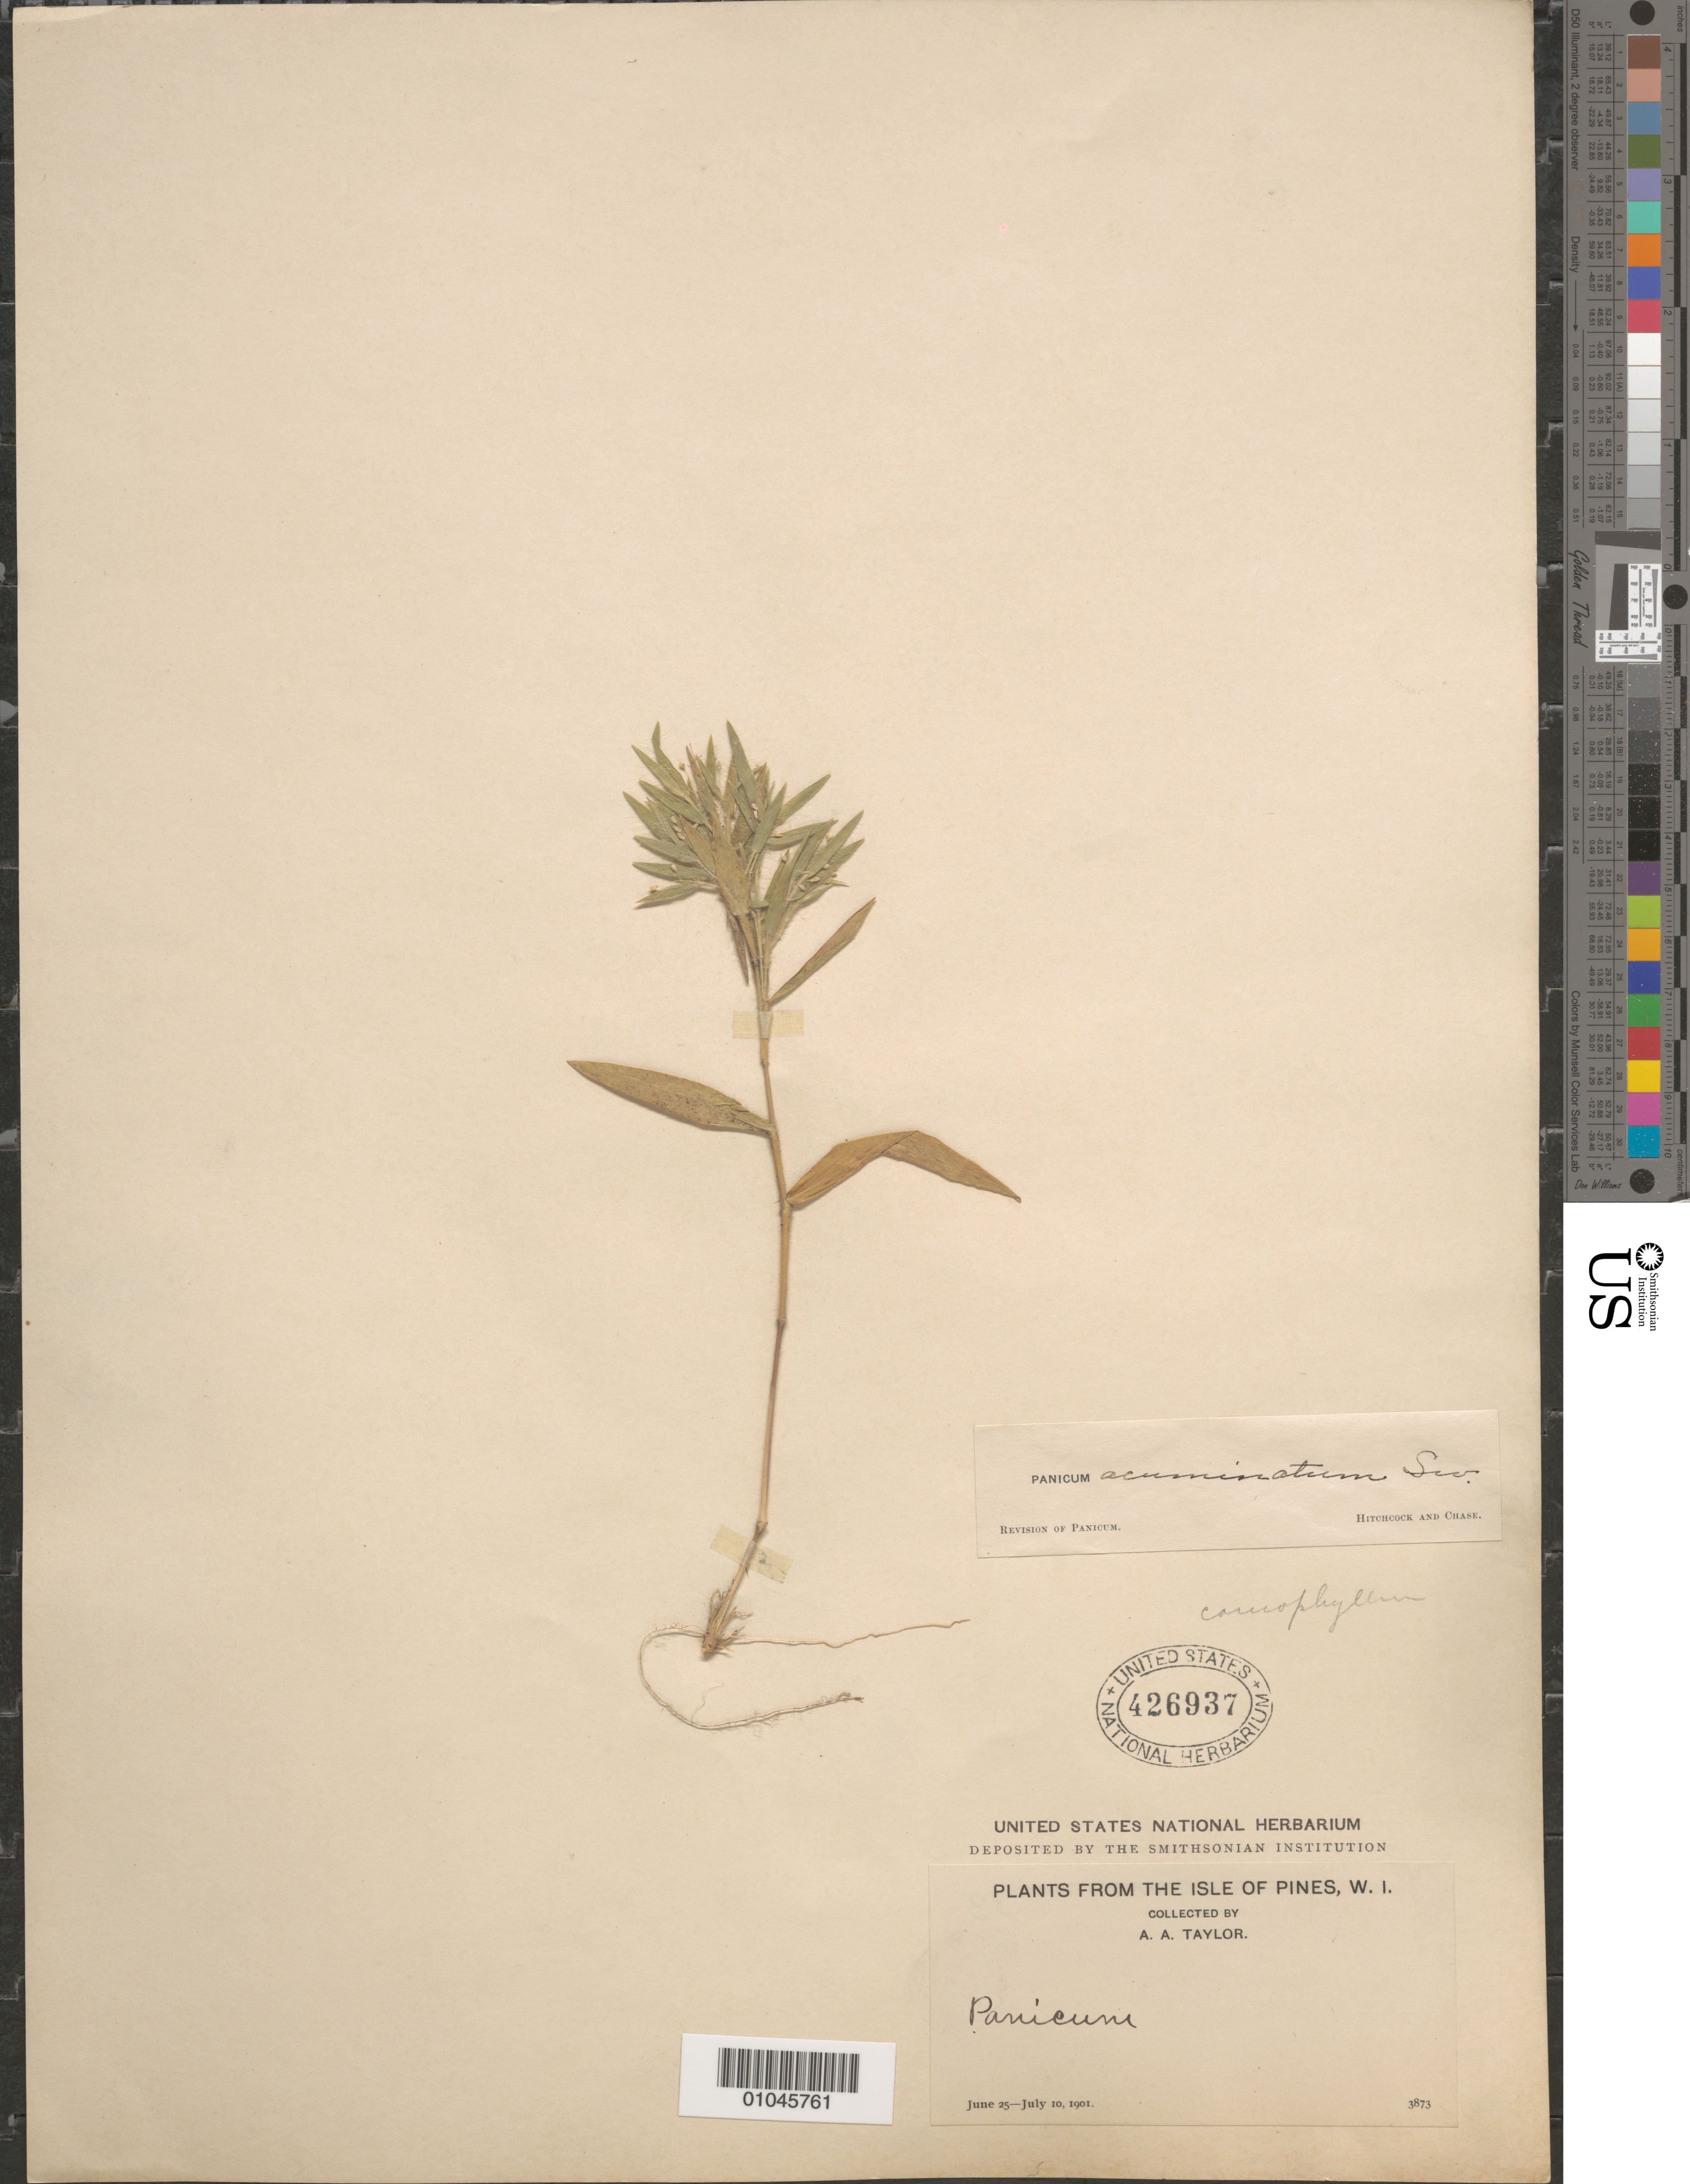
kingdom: Plantae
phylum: Tracheophyta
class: Liliopsida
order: Poales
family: Poaceae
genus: Panicum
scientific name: Panicum acuminatum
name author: Sw.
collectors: A. A. Taylor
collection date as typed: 25 Jun 1901 to 10 Jul 1901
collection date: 1901-06-25/1901-07-10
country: Cuba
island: Cuba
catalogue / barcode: US 426937